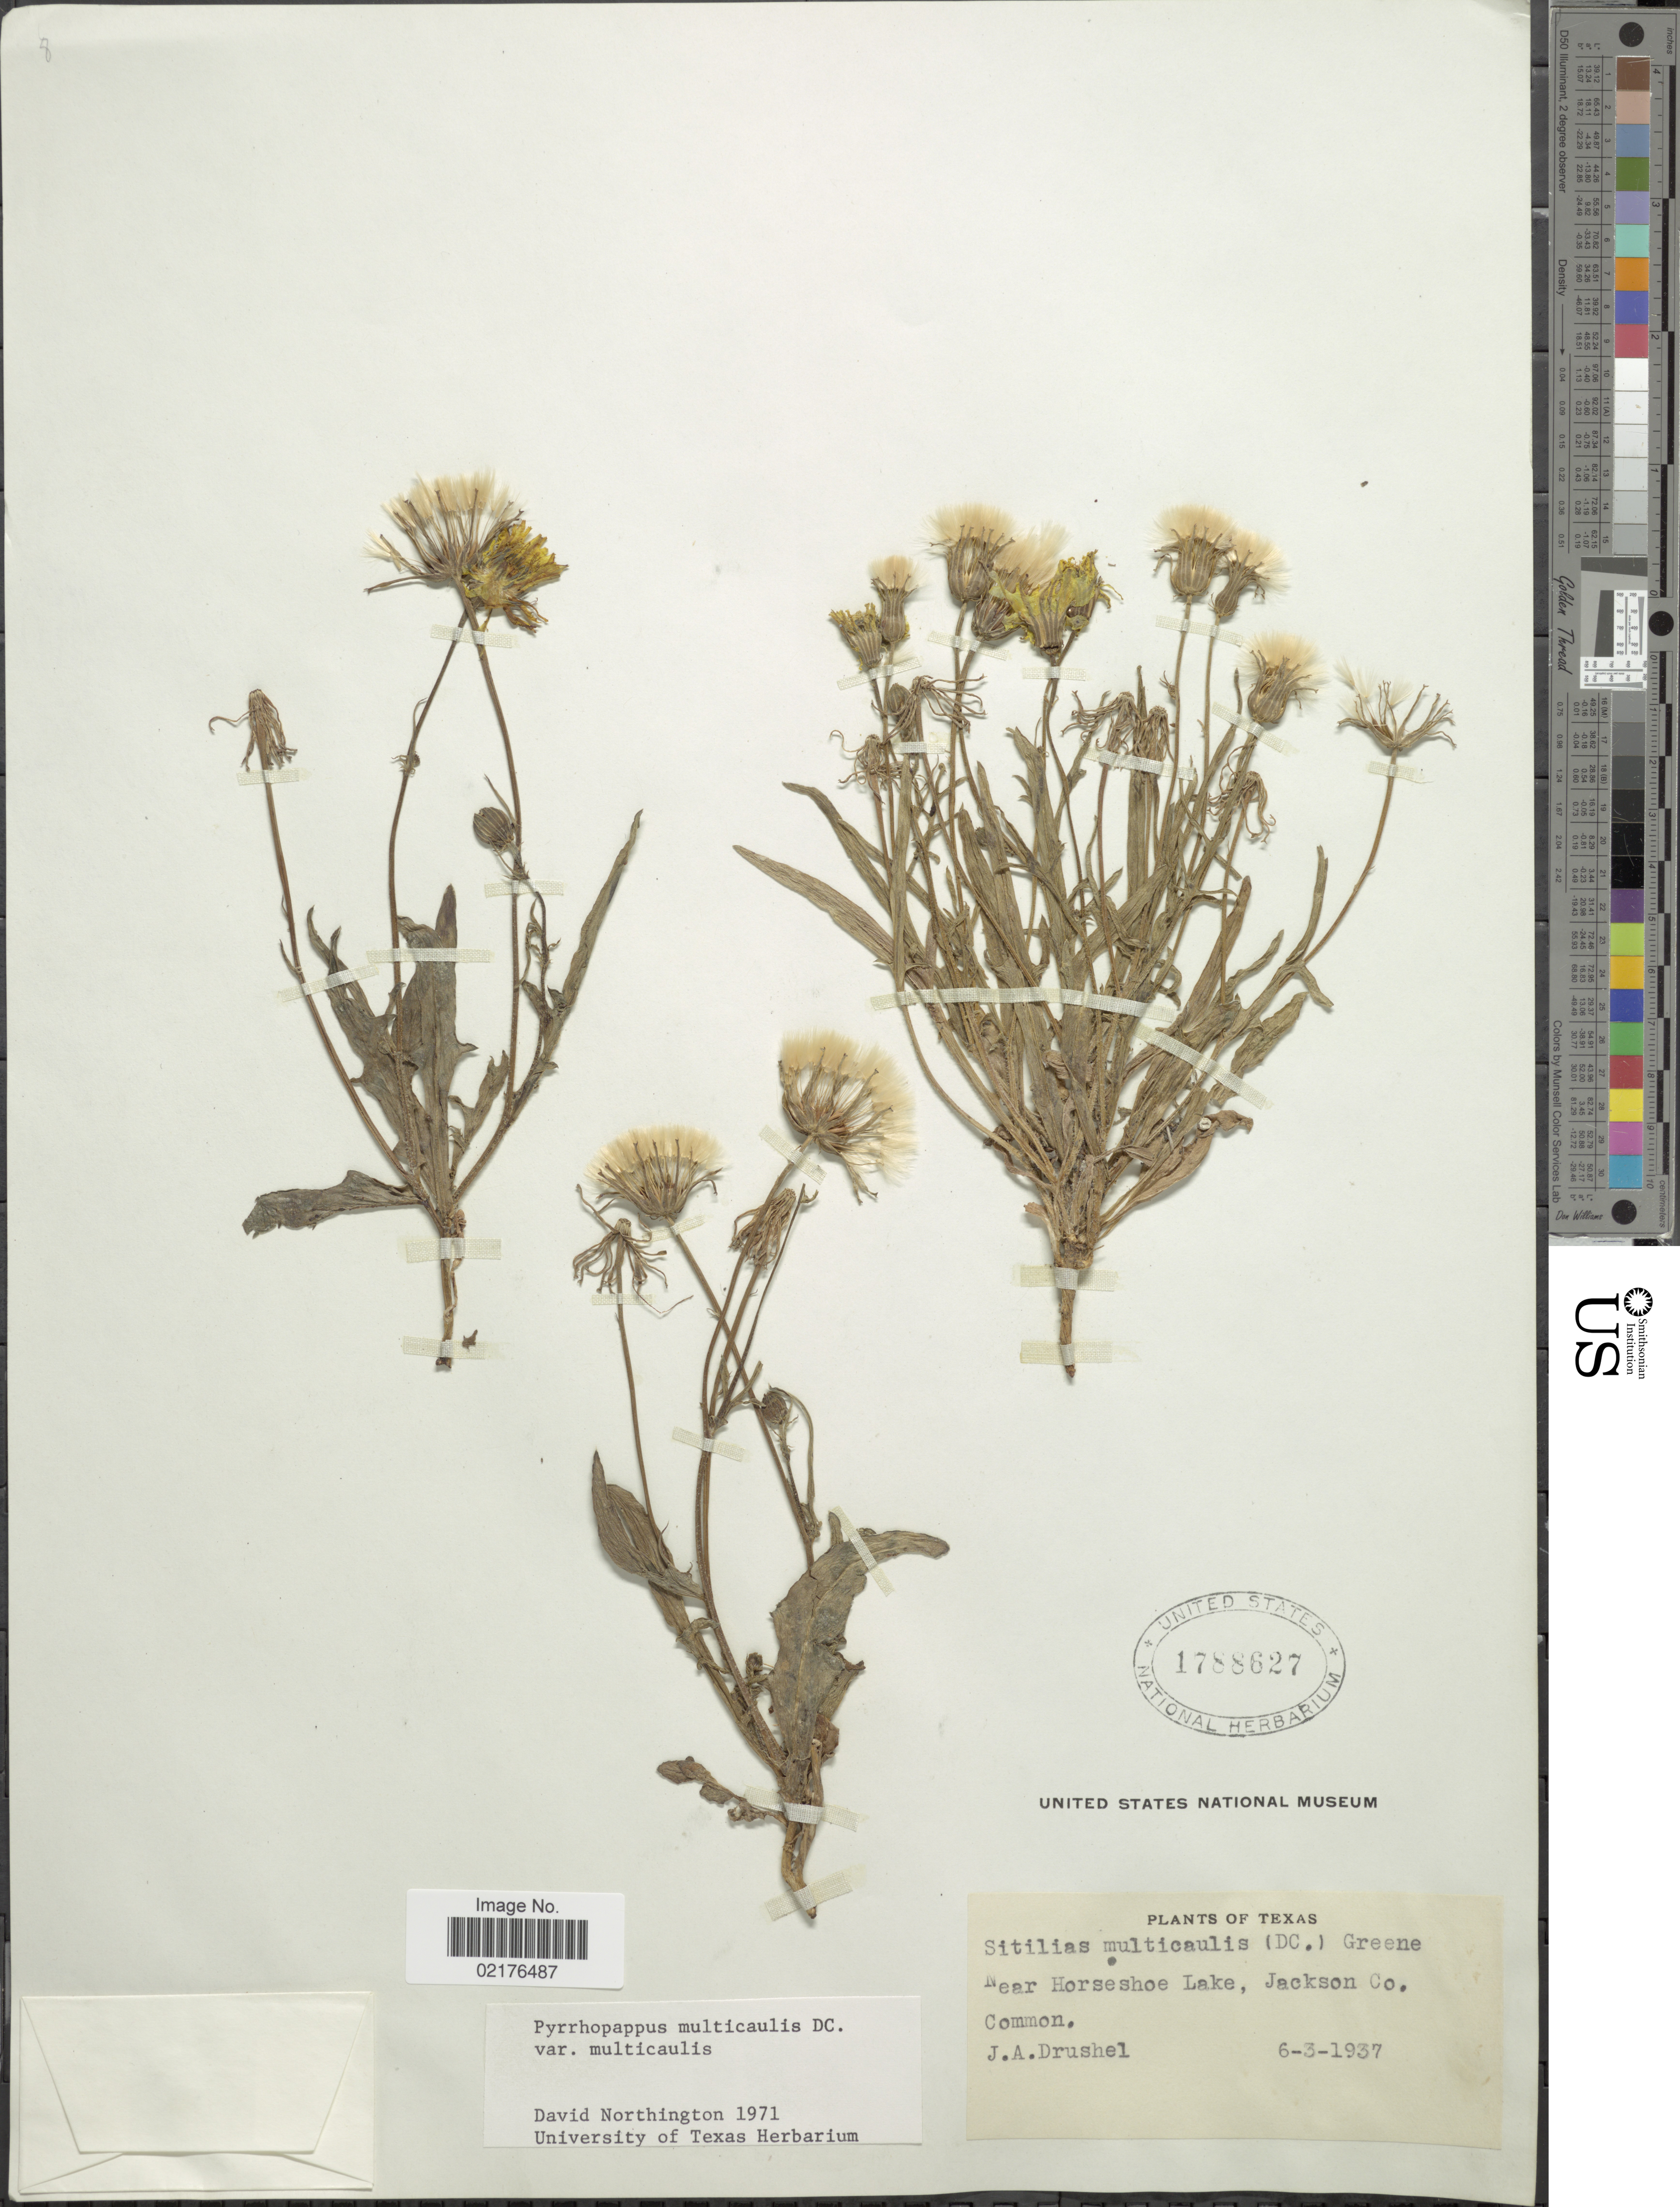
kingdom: Plantae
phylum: Tracheophyta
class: Magnoliopsida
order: Asterales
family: Asteraceae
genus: Pyrrhopappus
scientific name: Pyrrhopappus pauciflorus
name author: (D. Don) DC.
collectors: J. A. Drushel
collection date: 1937-03-06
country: United States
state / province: Texas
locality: Near Horseshoe Lake, Jackson Co.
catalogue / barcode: US 1788627